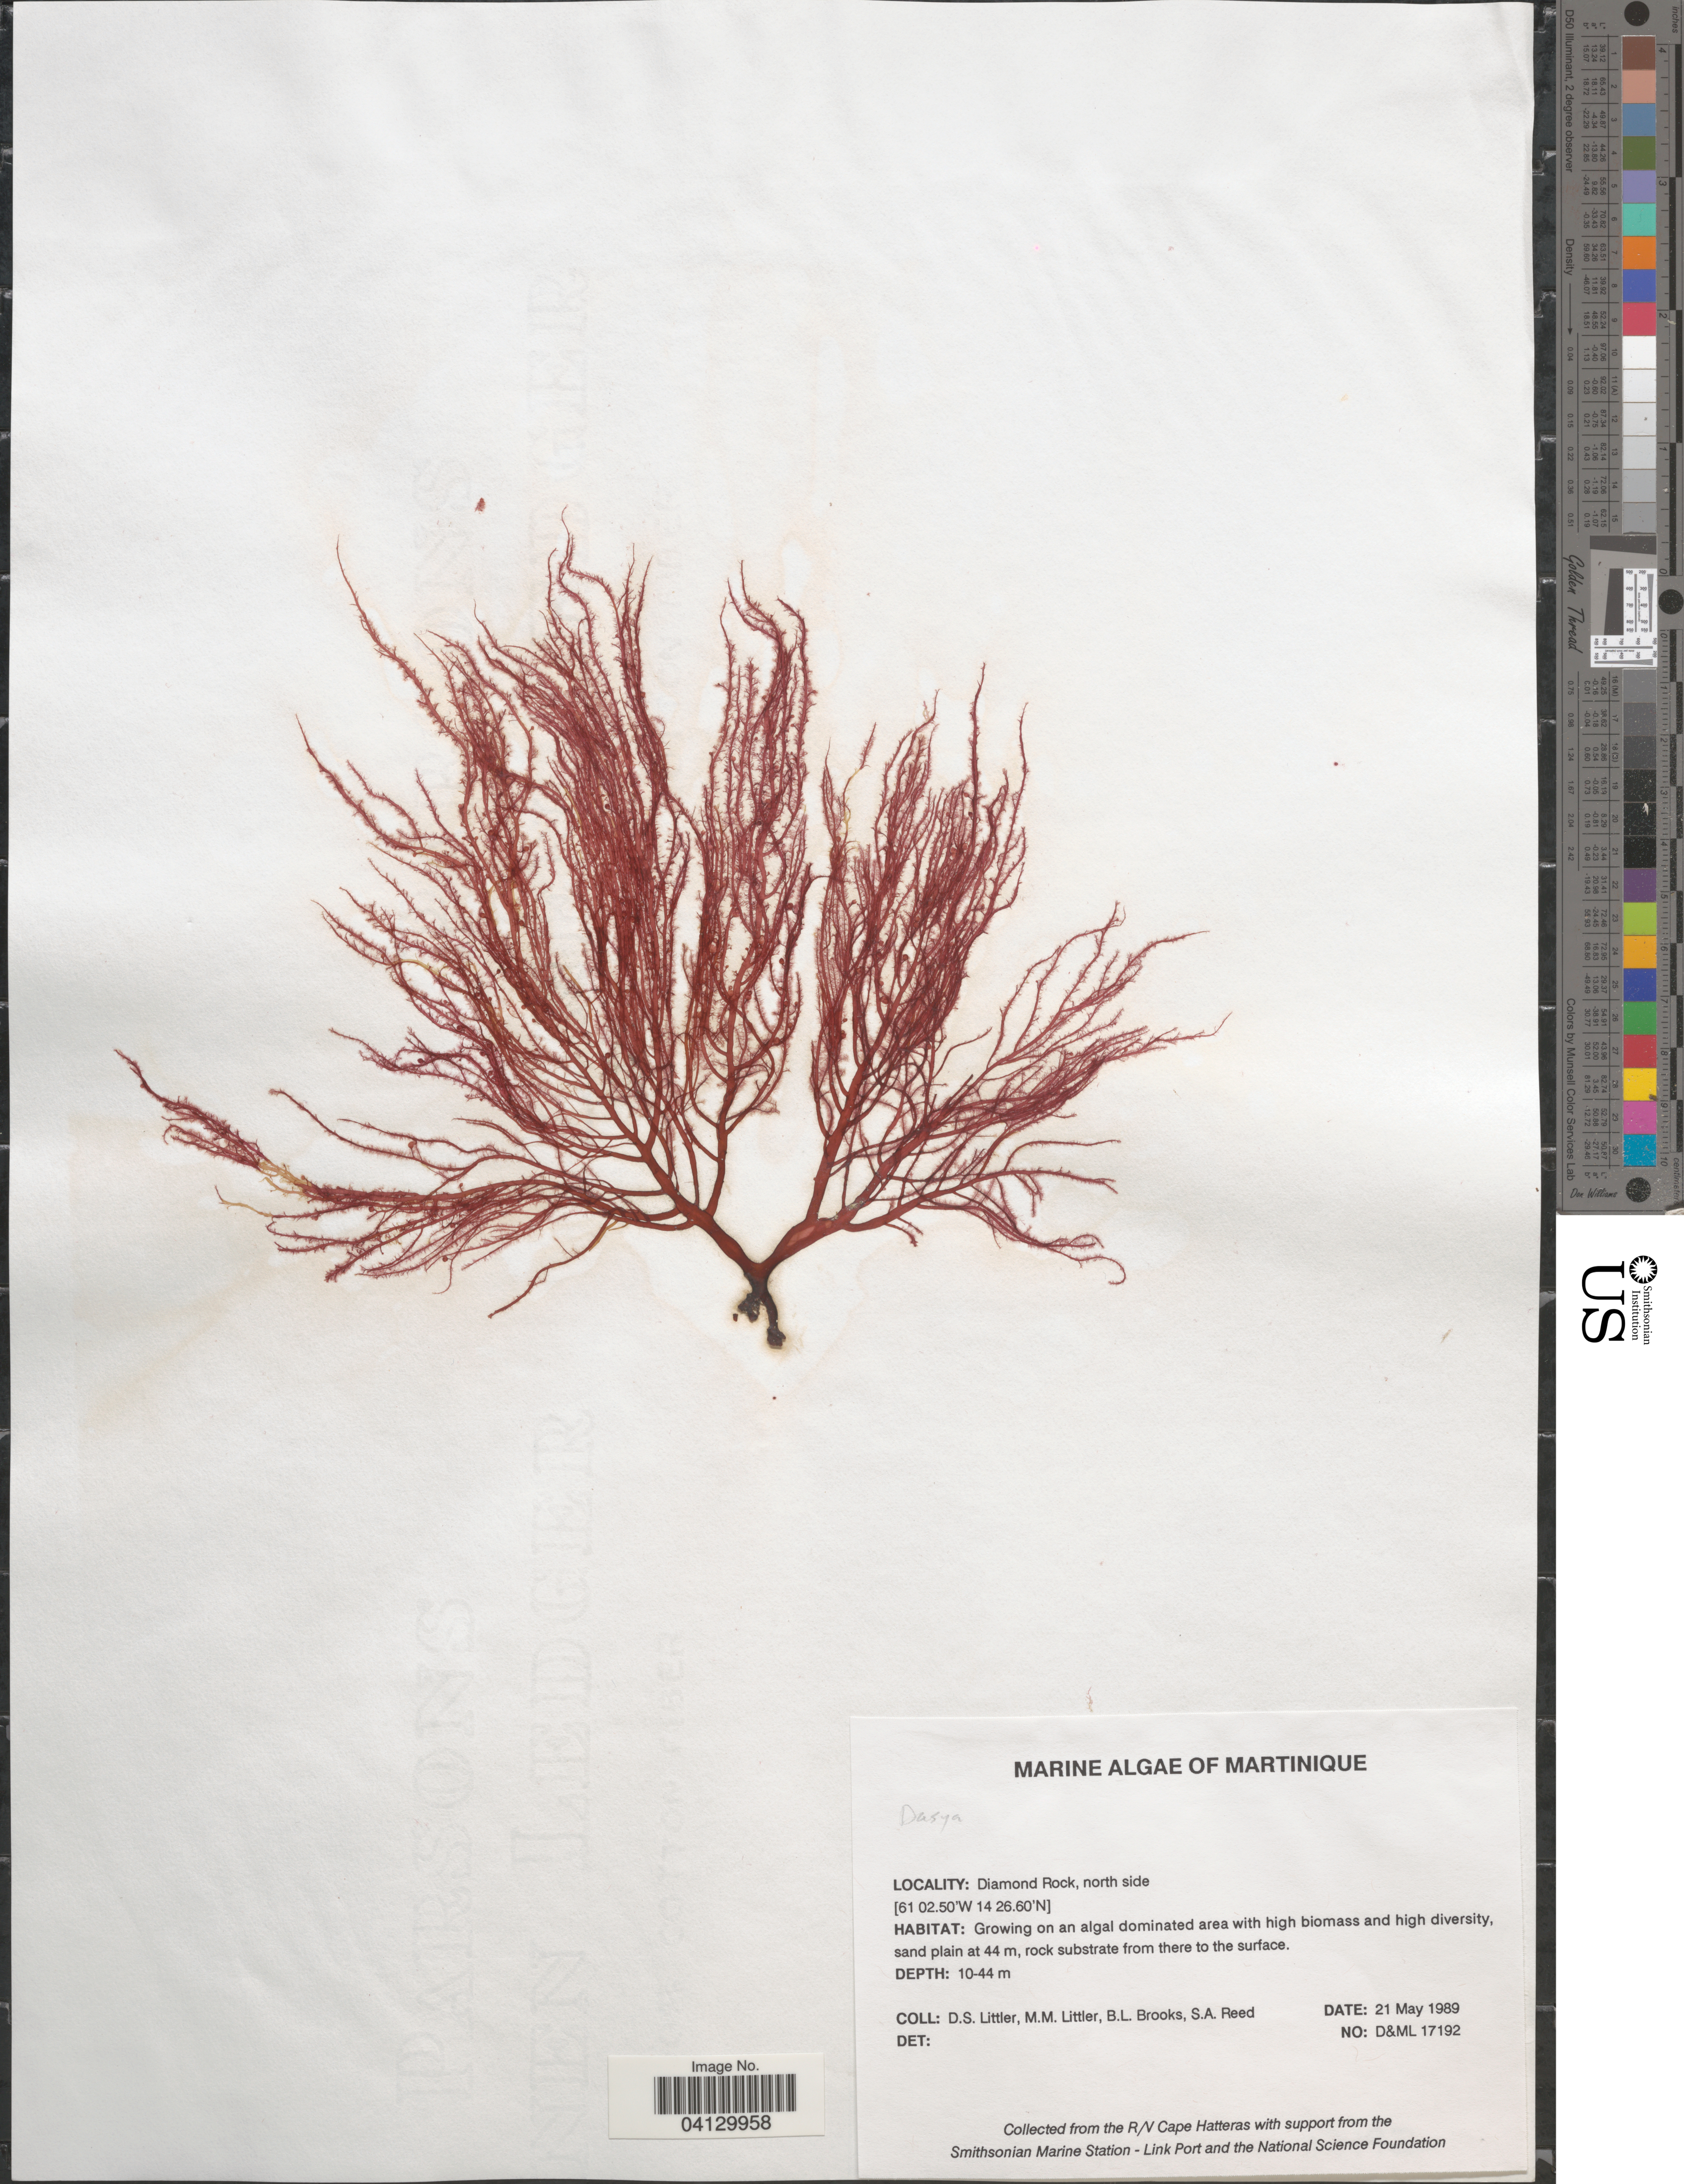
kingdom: Plantae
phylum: Rhodophyta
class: Florideophyceae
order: Ceramiales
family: Dasyaceae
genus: Dasya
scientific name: Dasya sp.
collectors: D. S. Littler, B. Brooks & S. Reed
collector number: D&ML17192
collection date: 1989-05-21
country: Martinique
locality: Diamond Rock, north side.